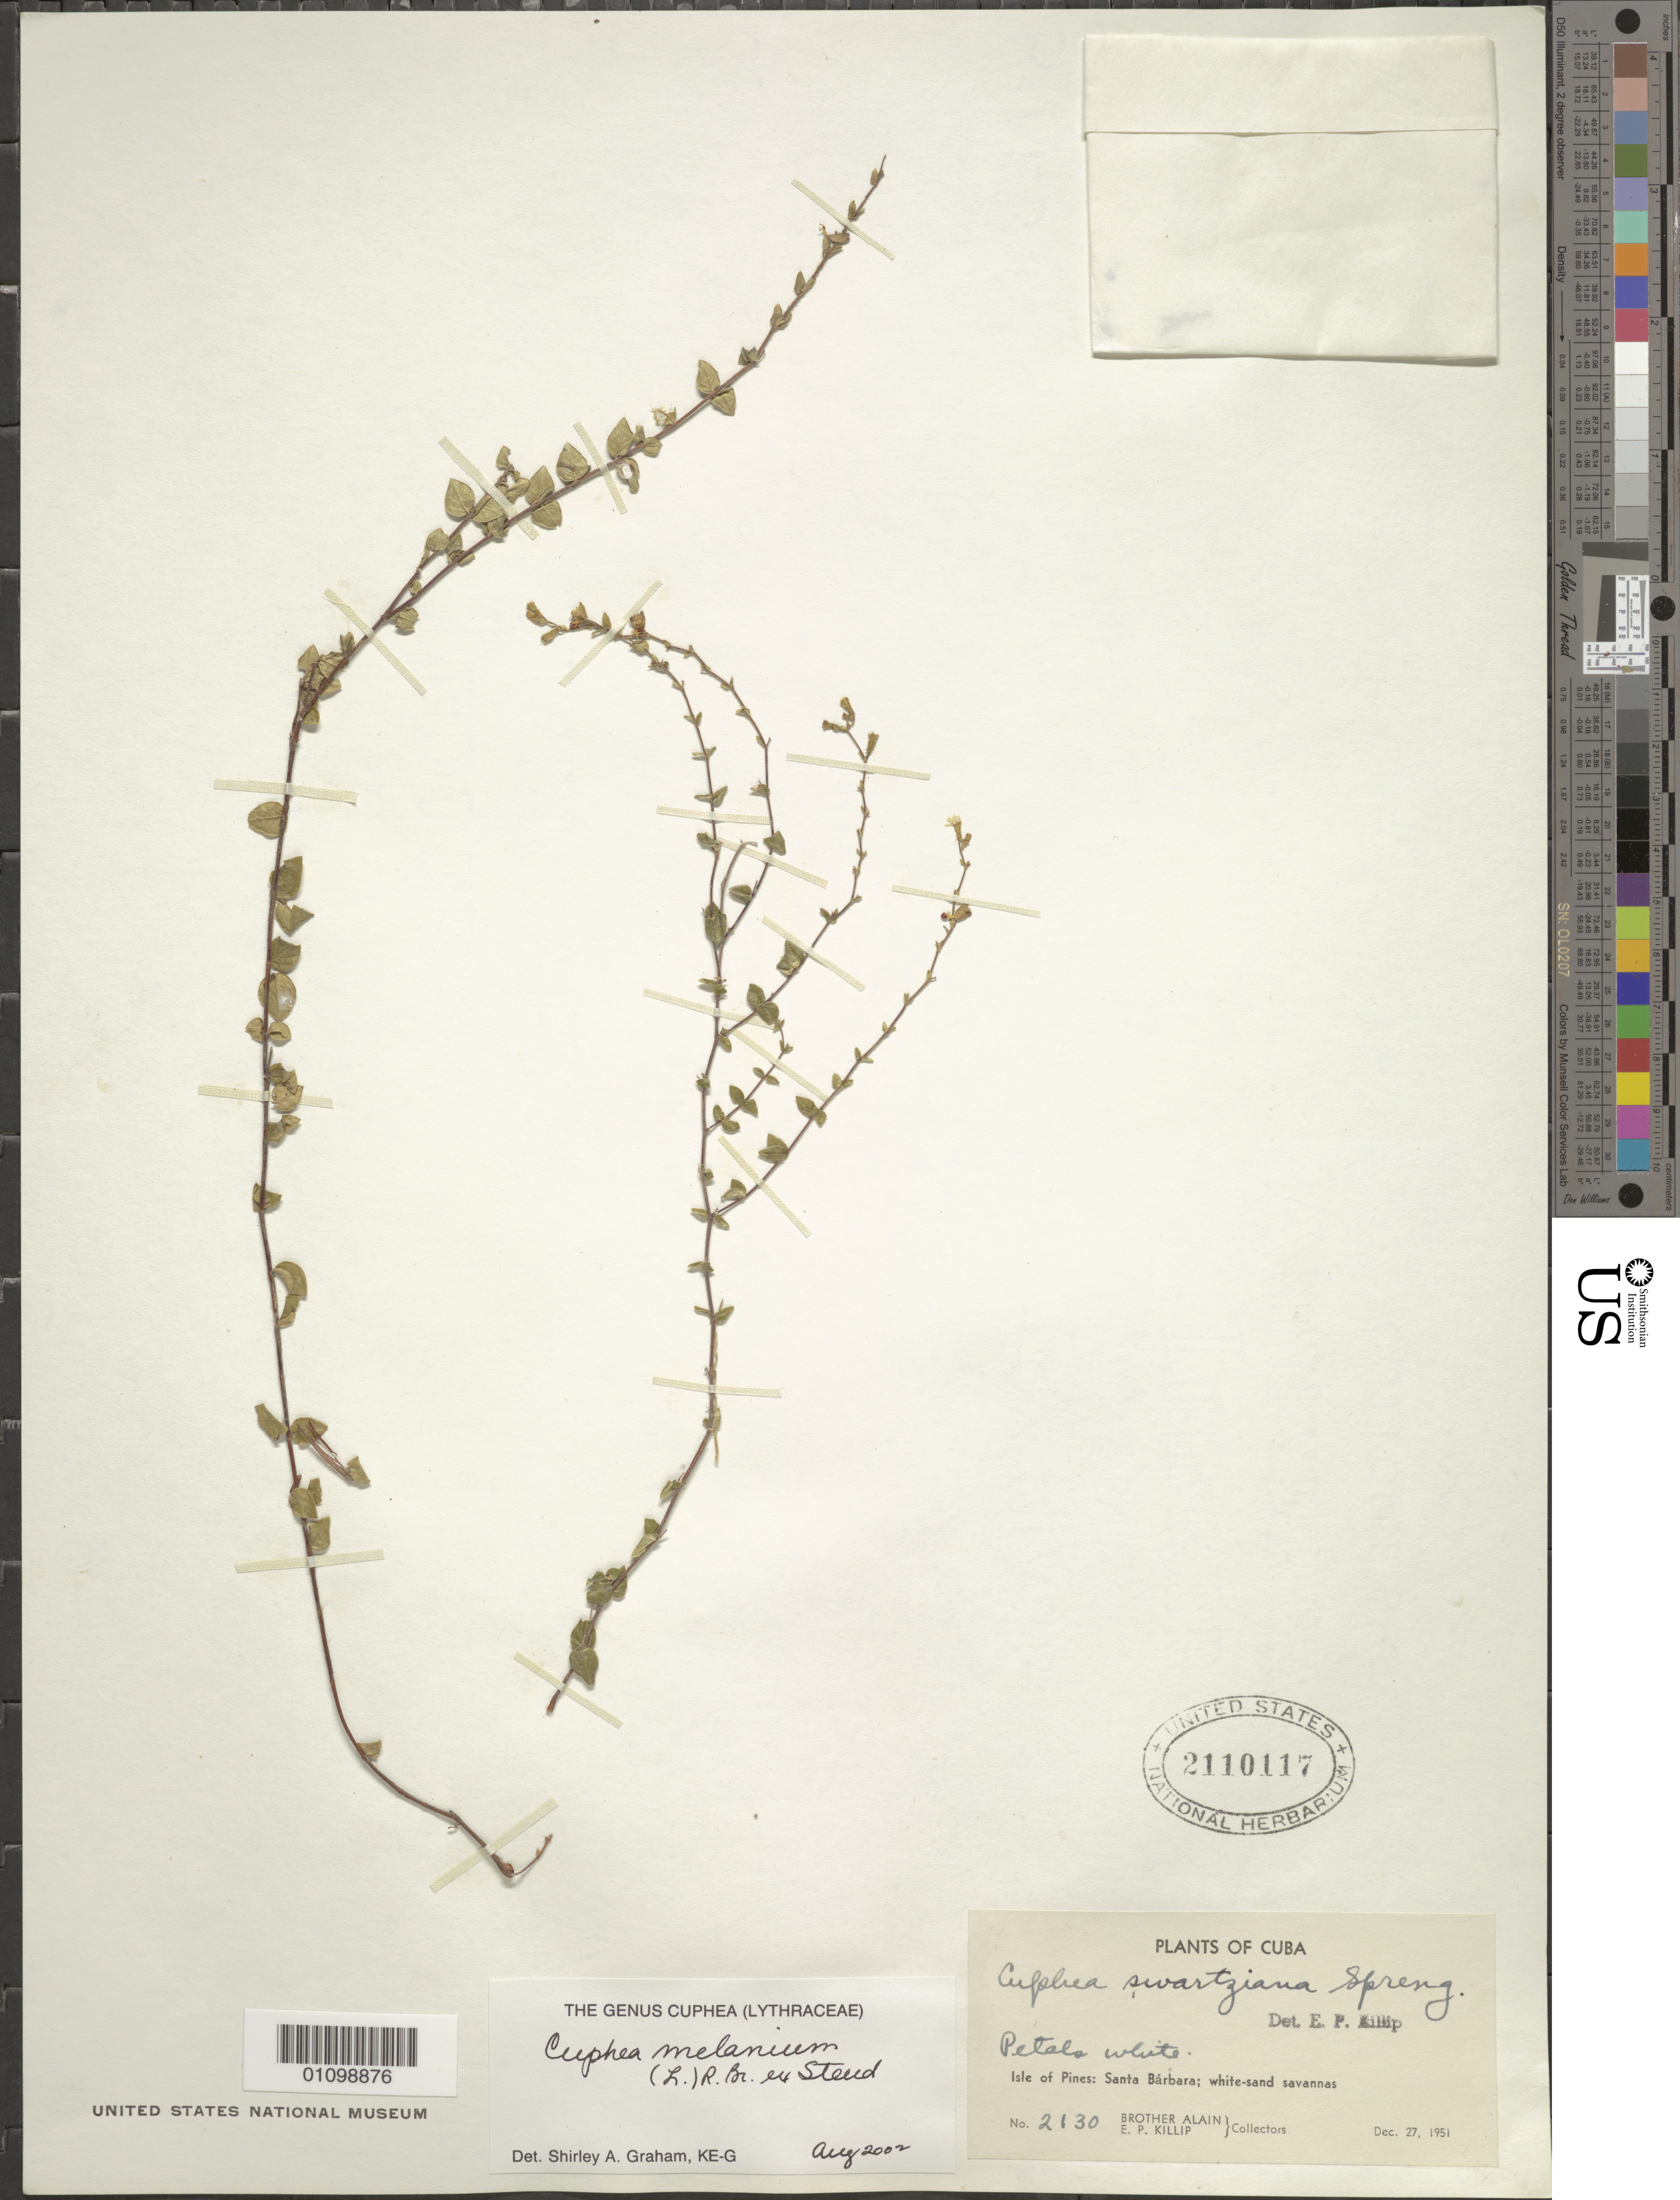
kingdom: Plantae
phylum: Tracheophyta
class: Magnoliopsida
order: Myrtales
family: Lythraceae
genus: Cuphea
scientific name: Cuphea melanium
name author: (L.) Cramer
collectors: A. H. Liogier & E. P. Killip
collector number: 2130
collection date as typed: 27 Dec 1951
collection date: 1951-12-27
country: Cuba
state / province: Isla de La Juventud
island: Isla de la Juventud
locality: Isle of Pines, Santa Barbara; white sand savannas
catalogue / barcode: US 2110117